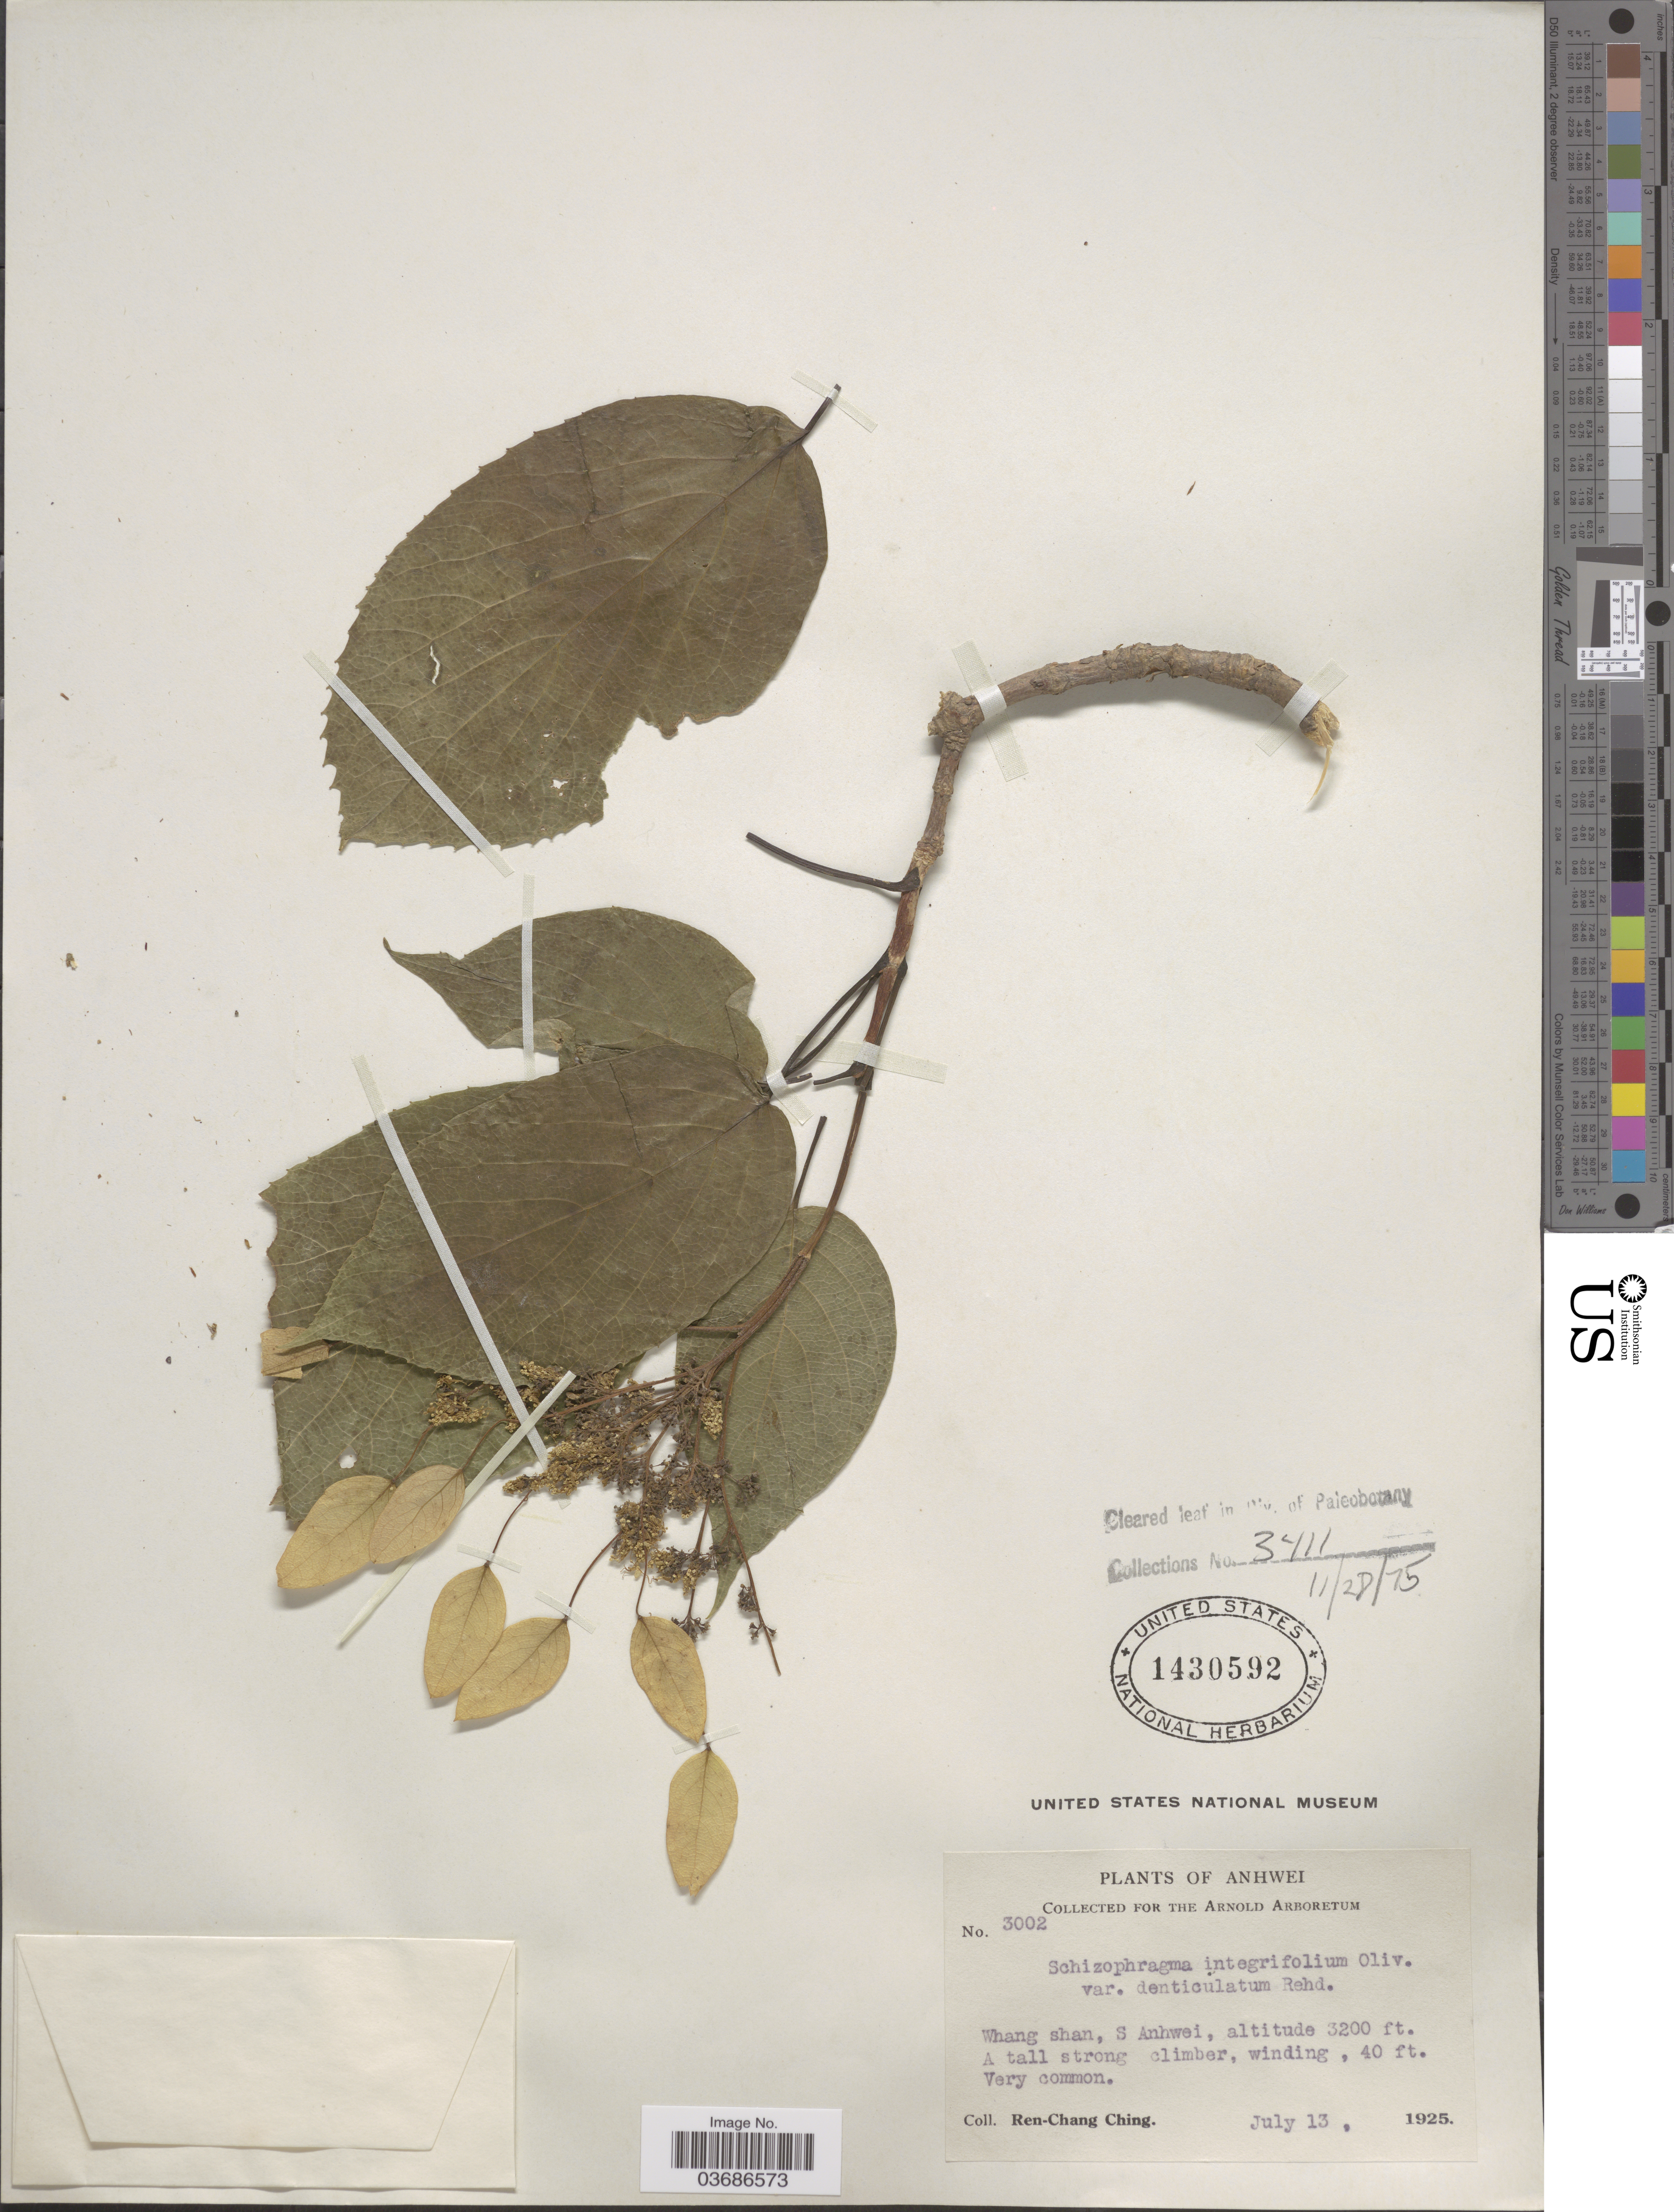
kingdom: Plantae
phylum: Tracheophyta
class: Magnoliopsida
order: Cornales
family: Hydrangeaceae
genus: Hydrangea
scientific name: Hydrangea ampla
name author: (Chun) Y. De Smet & Granados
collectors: R. C. Ching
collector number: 3002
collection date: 1925-07-13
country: China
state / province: Anhui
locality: Anhwei. Wang shan, S Anhwei.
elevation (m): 975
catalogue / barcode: US 1430592